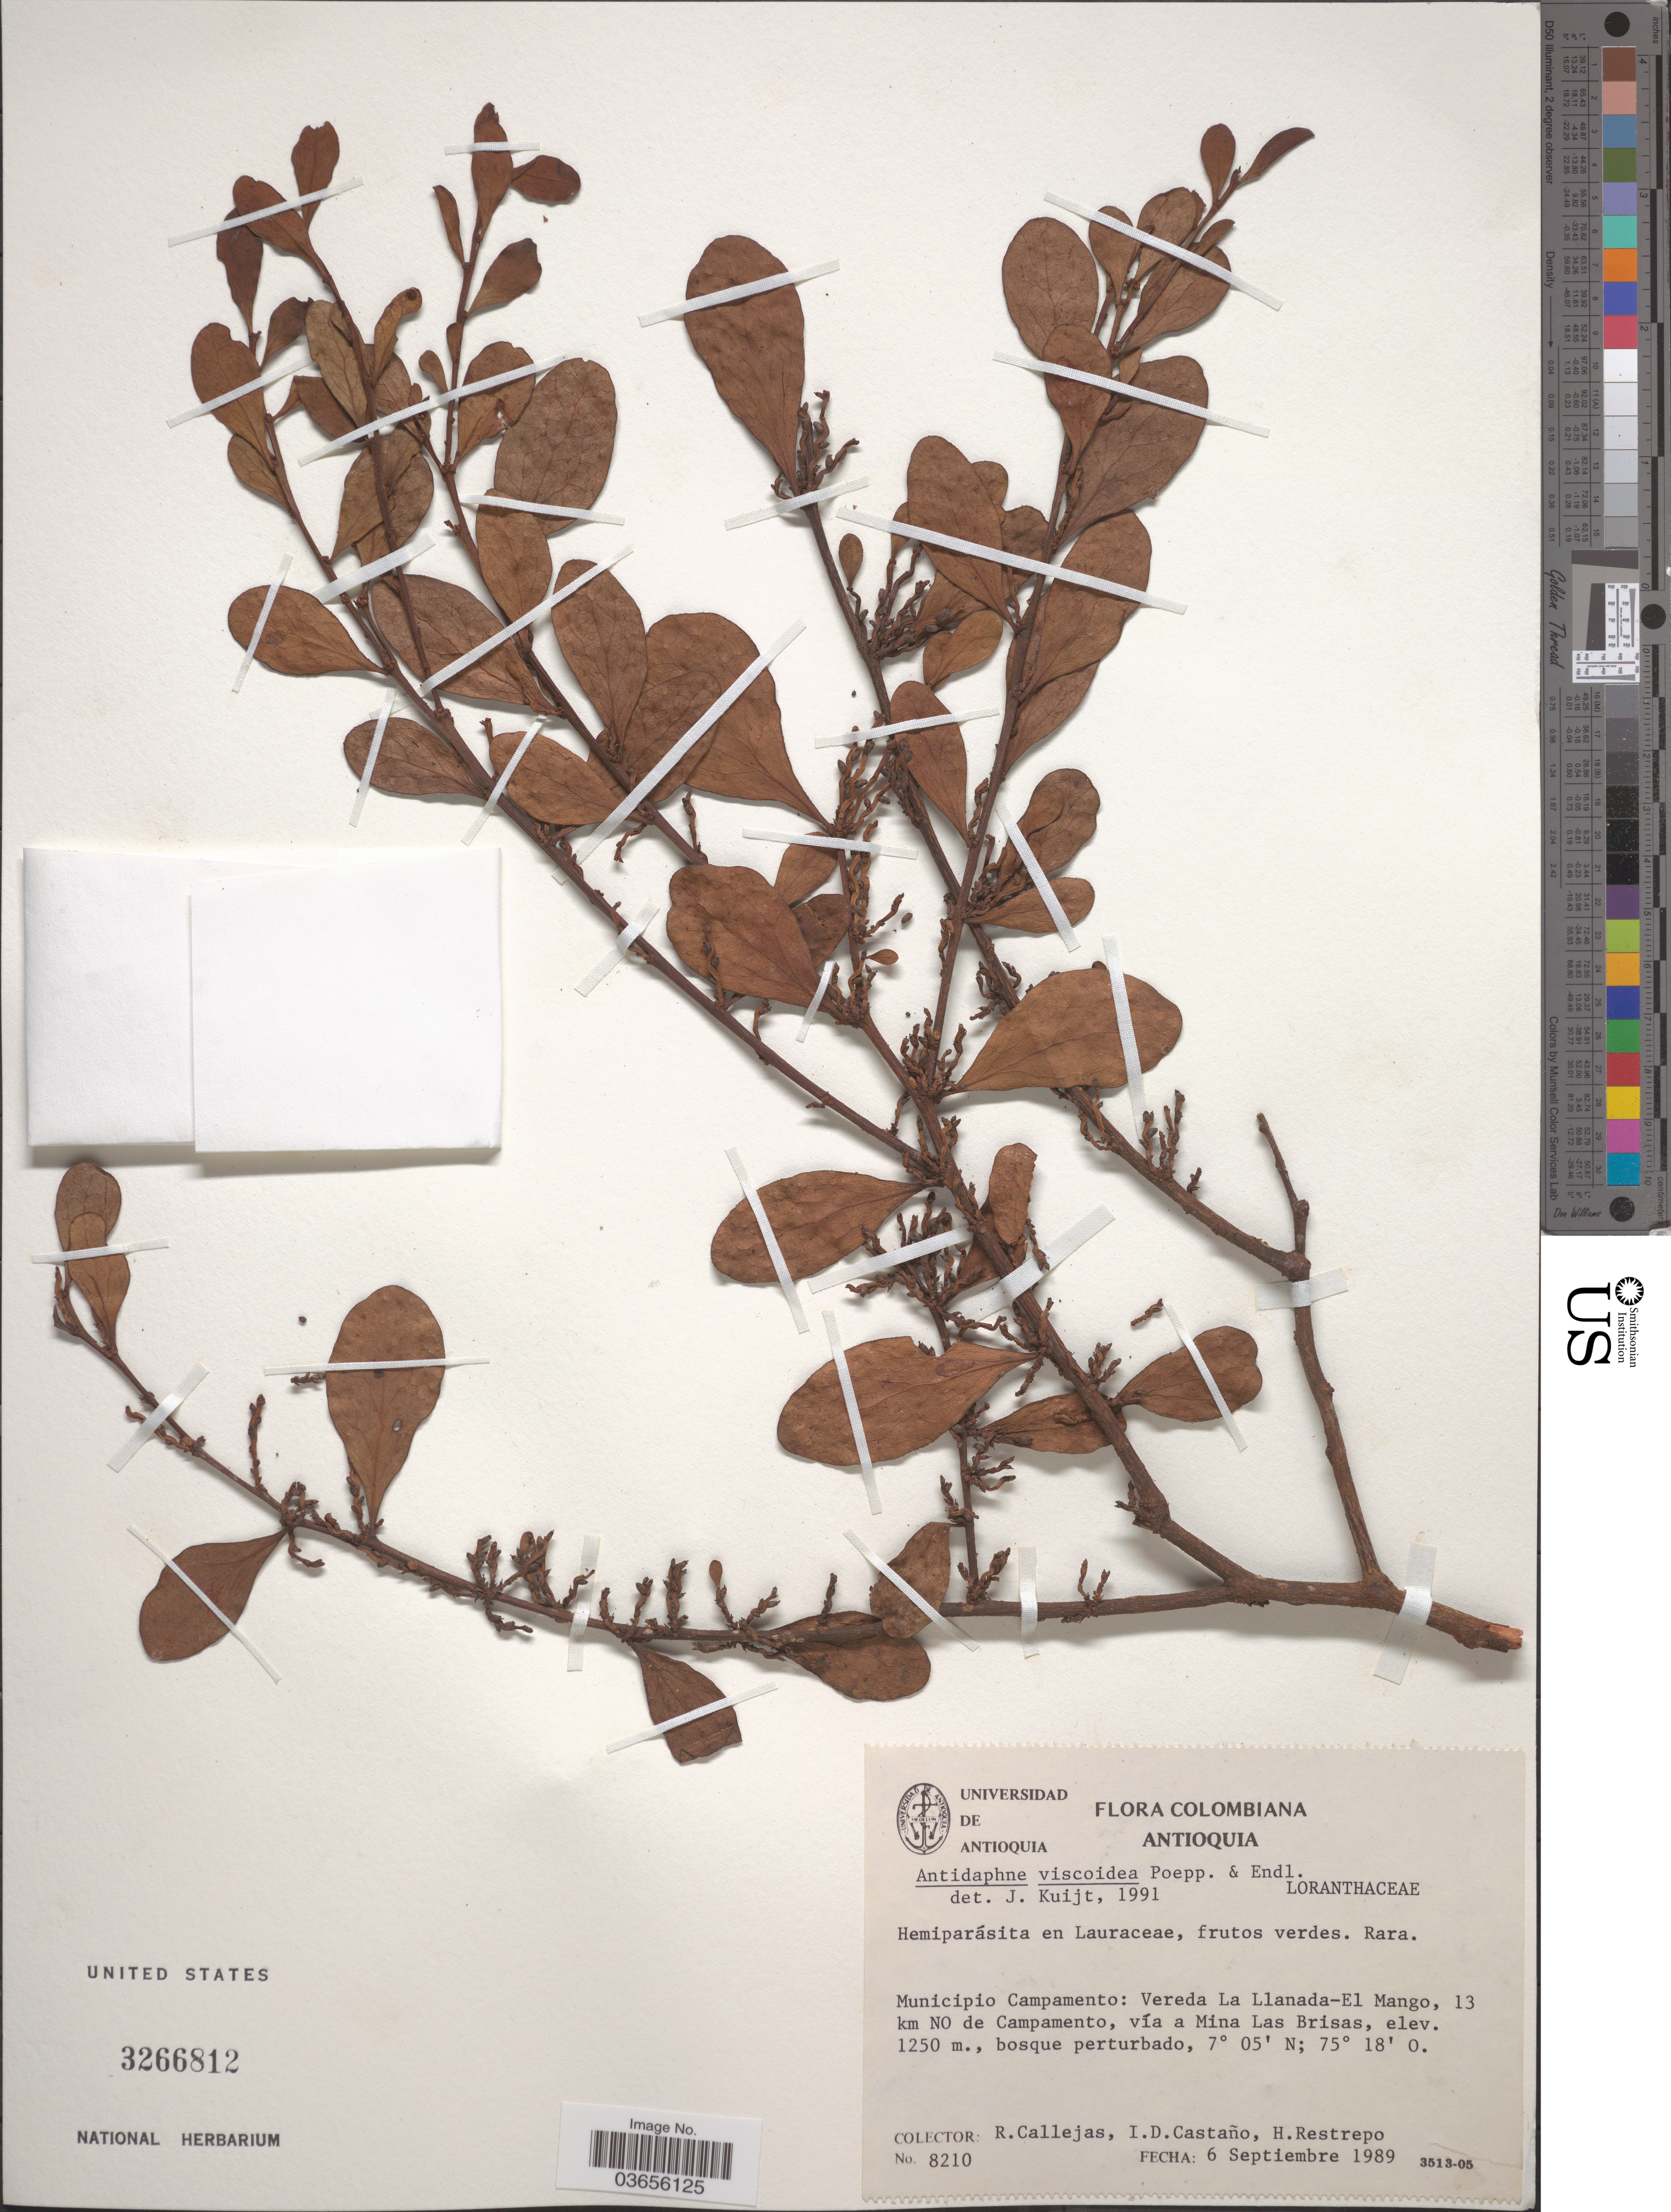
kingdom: Plantae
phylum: Tracheophyta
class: Magnoliopsida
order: Santalales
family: Santalaceae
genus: Antidaphne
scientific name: Antidaphne viscoidea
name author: Poepp. & Endl.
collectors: R. Callejas, I. Castaño & H. Restrepo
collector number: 8210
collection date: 1989-09-06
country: Colombia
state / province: Antioquia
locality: Municipio Campamento: Vereda La Llanada-El Mango, 13 km NO de Campamento, vía a Mina Las Brisas.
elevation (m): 1250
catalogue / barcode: US 3266812